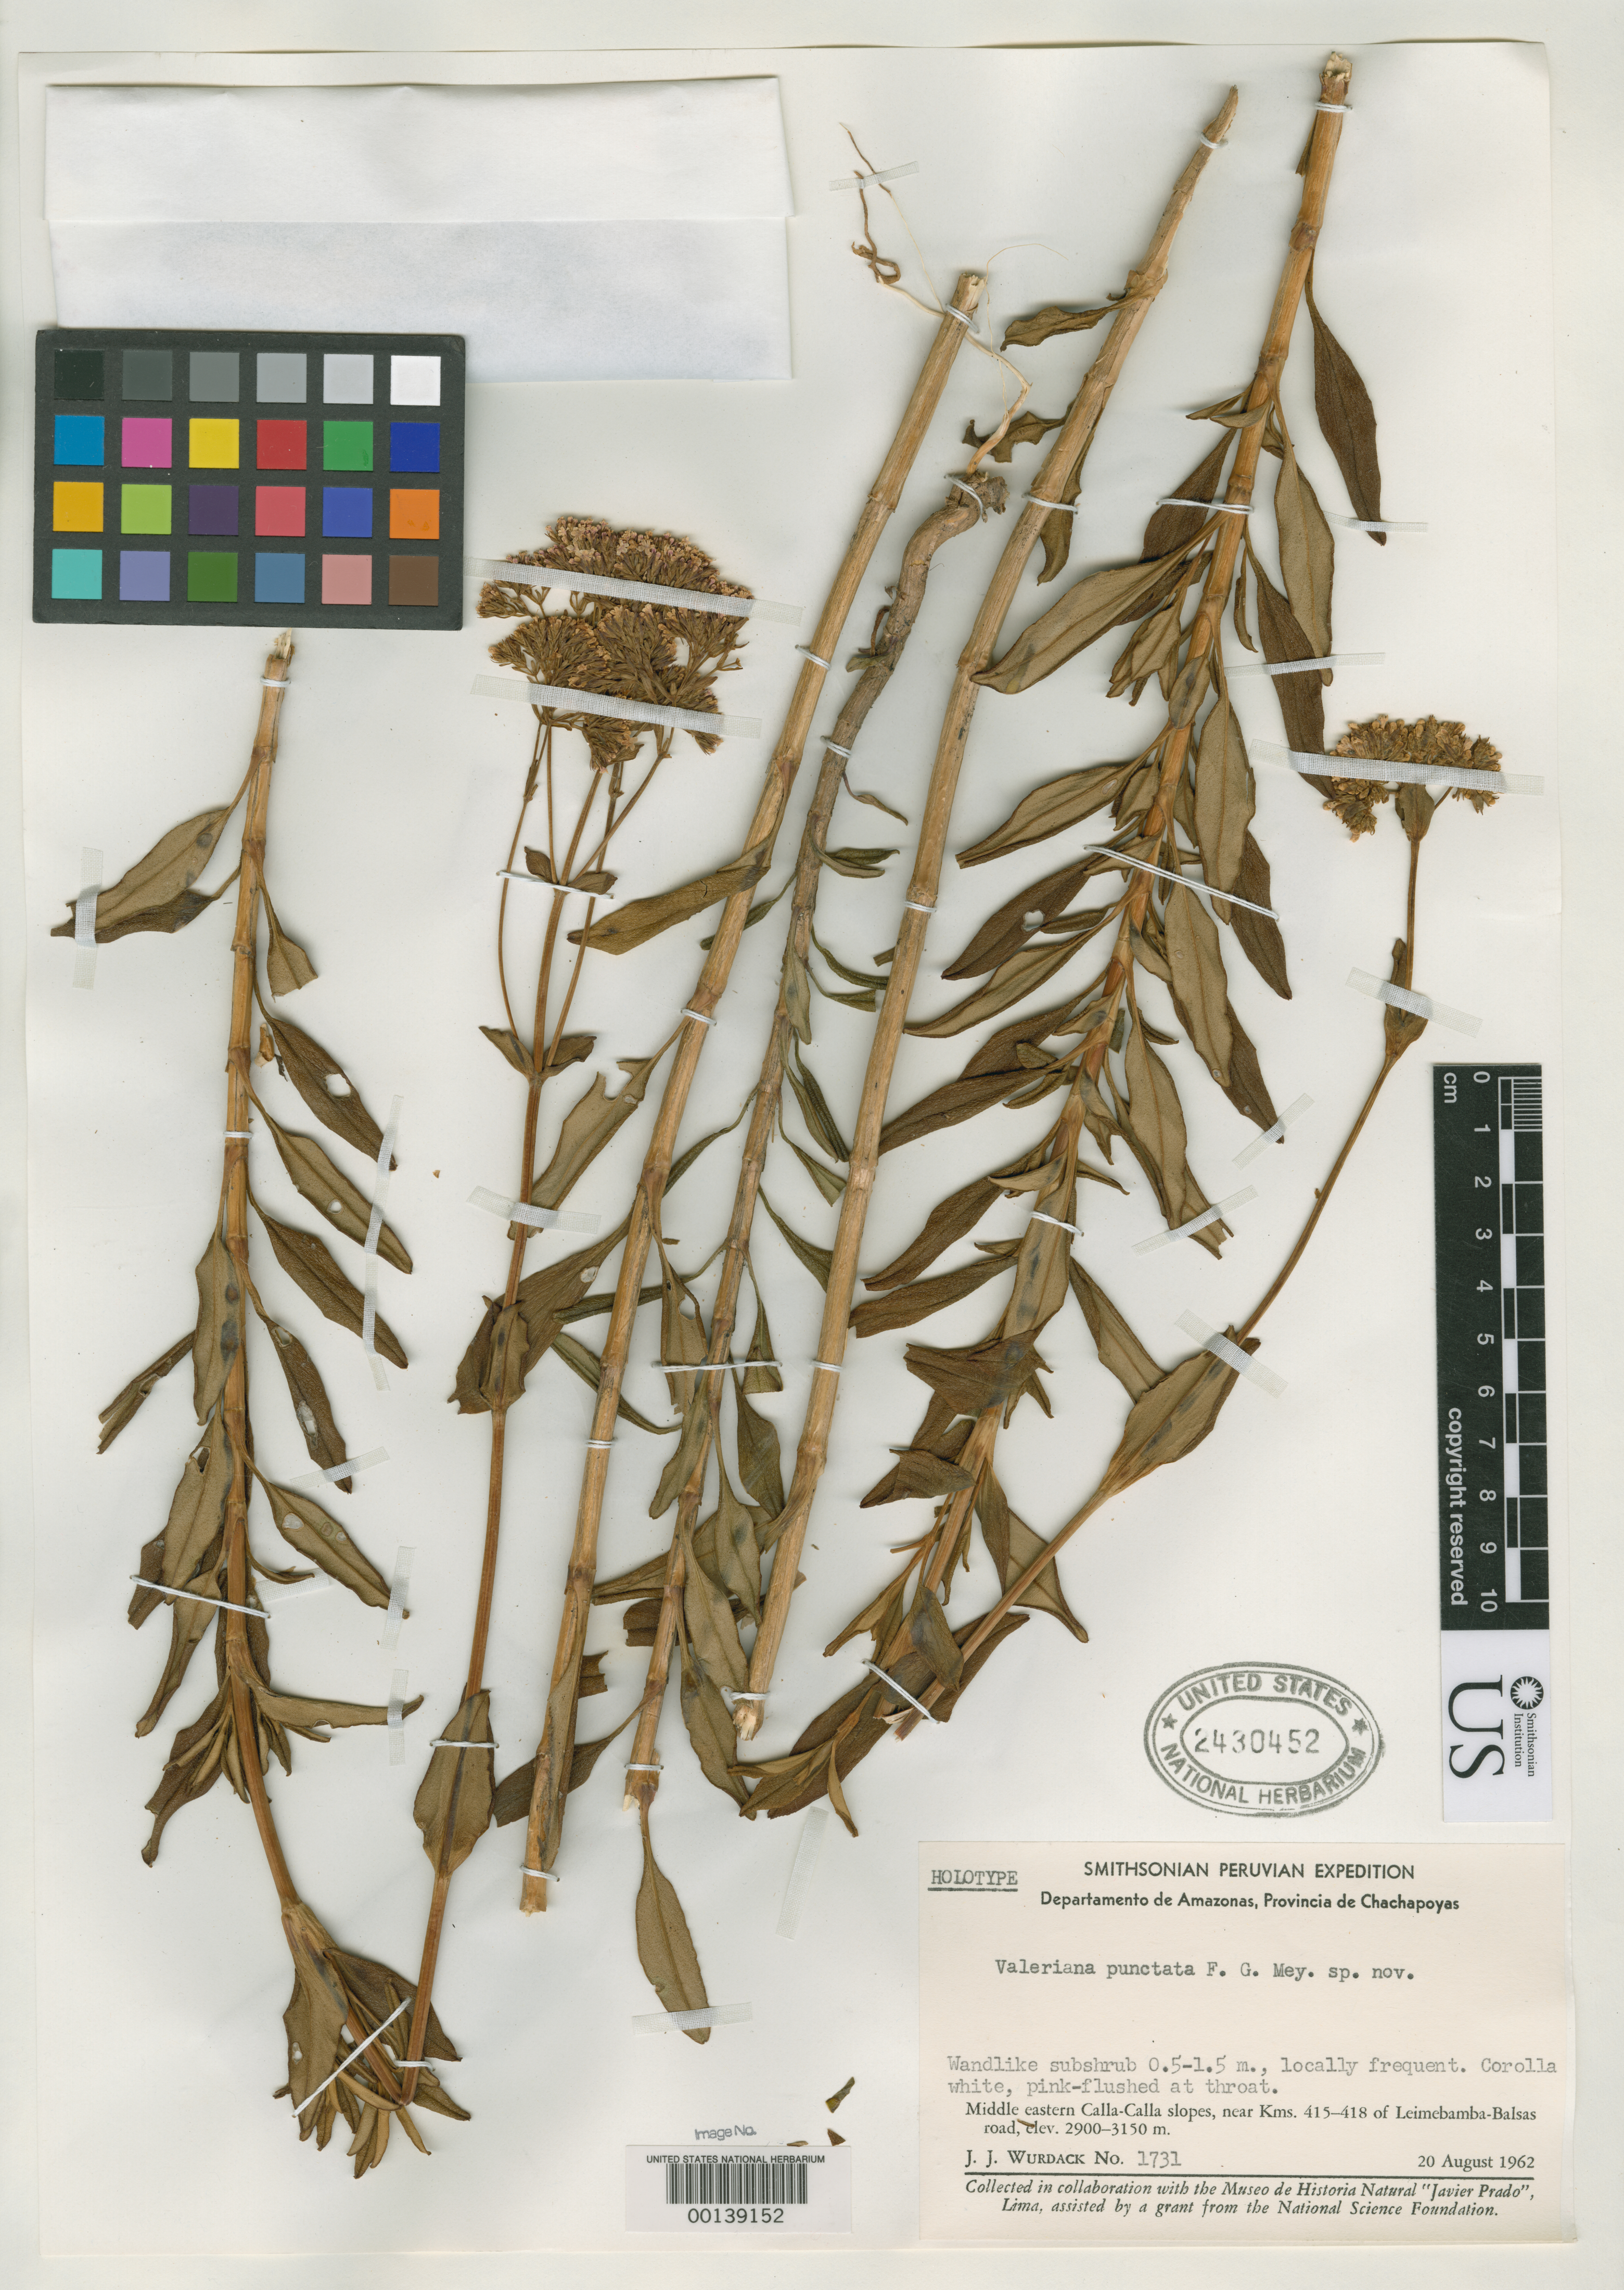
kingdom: Plantae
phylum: Tracheophyta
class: Magnoliopsida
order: Dipsacales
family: Caprifoliaceae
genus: Valeriana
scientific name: Valeriana punctata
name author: F.G. Mey.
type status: Holotype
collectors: J. J. Wurdack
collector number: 1731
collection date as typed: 20 Aug 1962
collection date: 1962-08-20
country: Peru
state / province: Amazonas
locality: Calla-Calla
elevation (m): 2900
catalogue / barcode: US 2430452